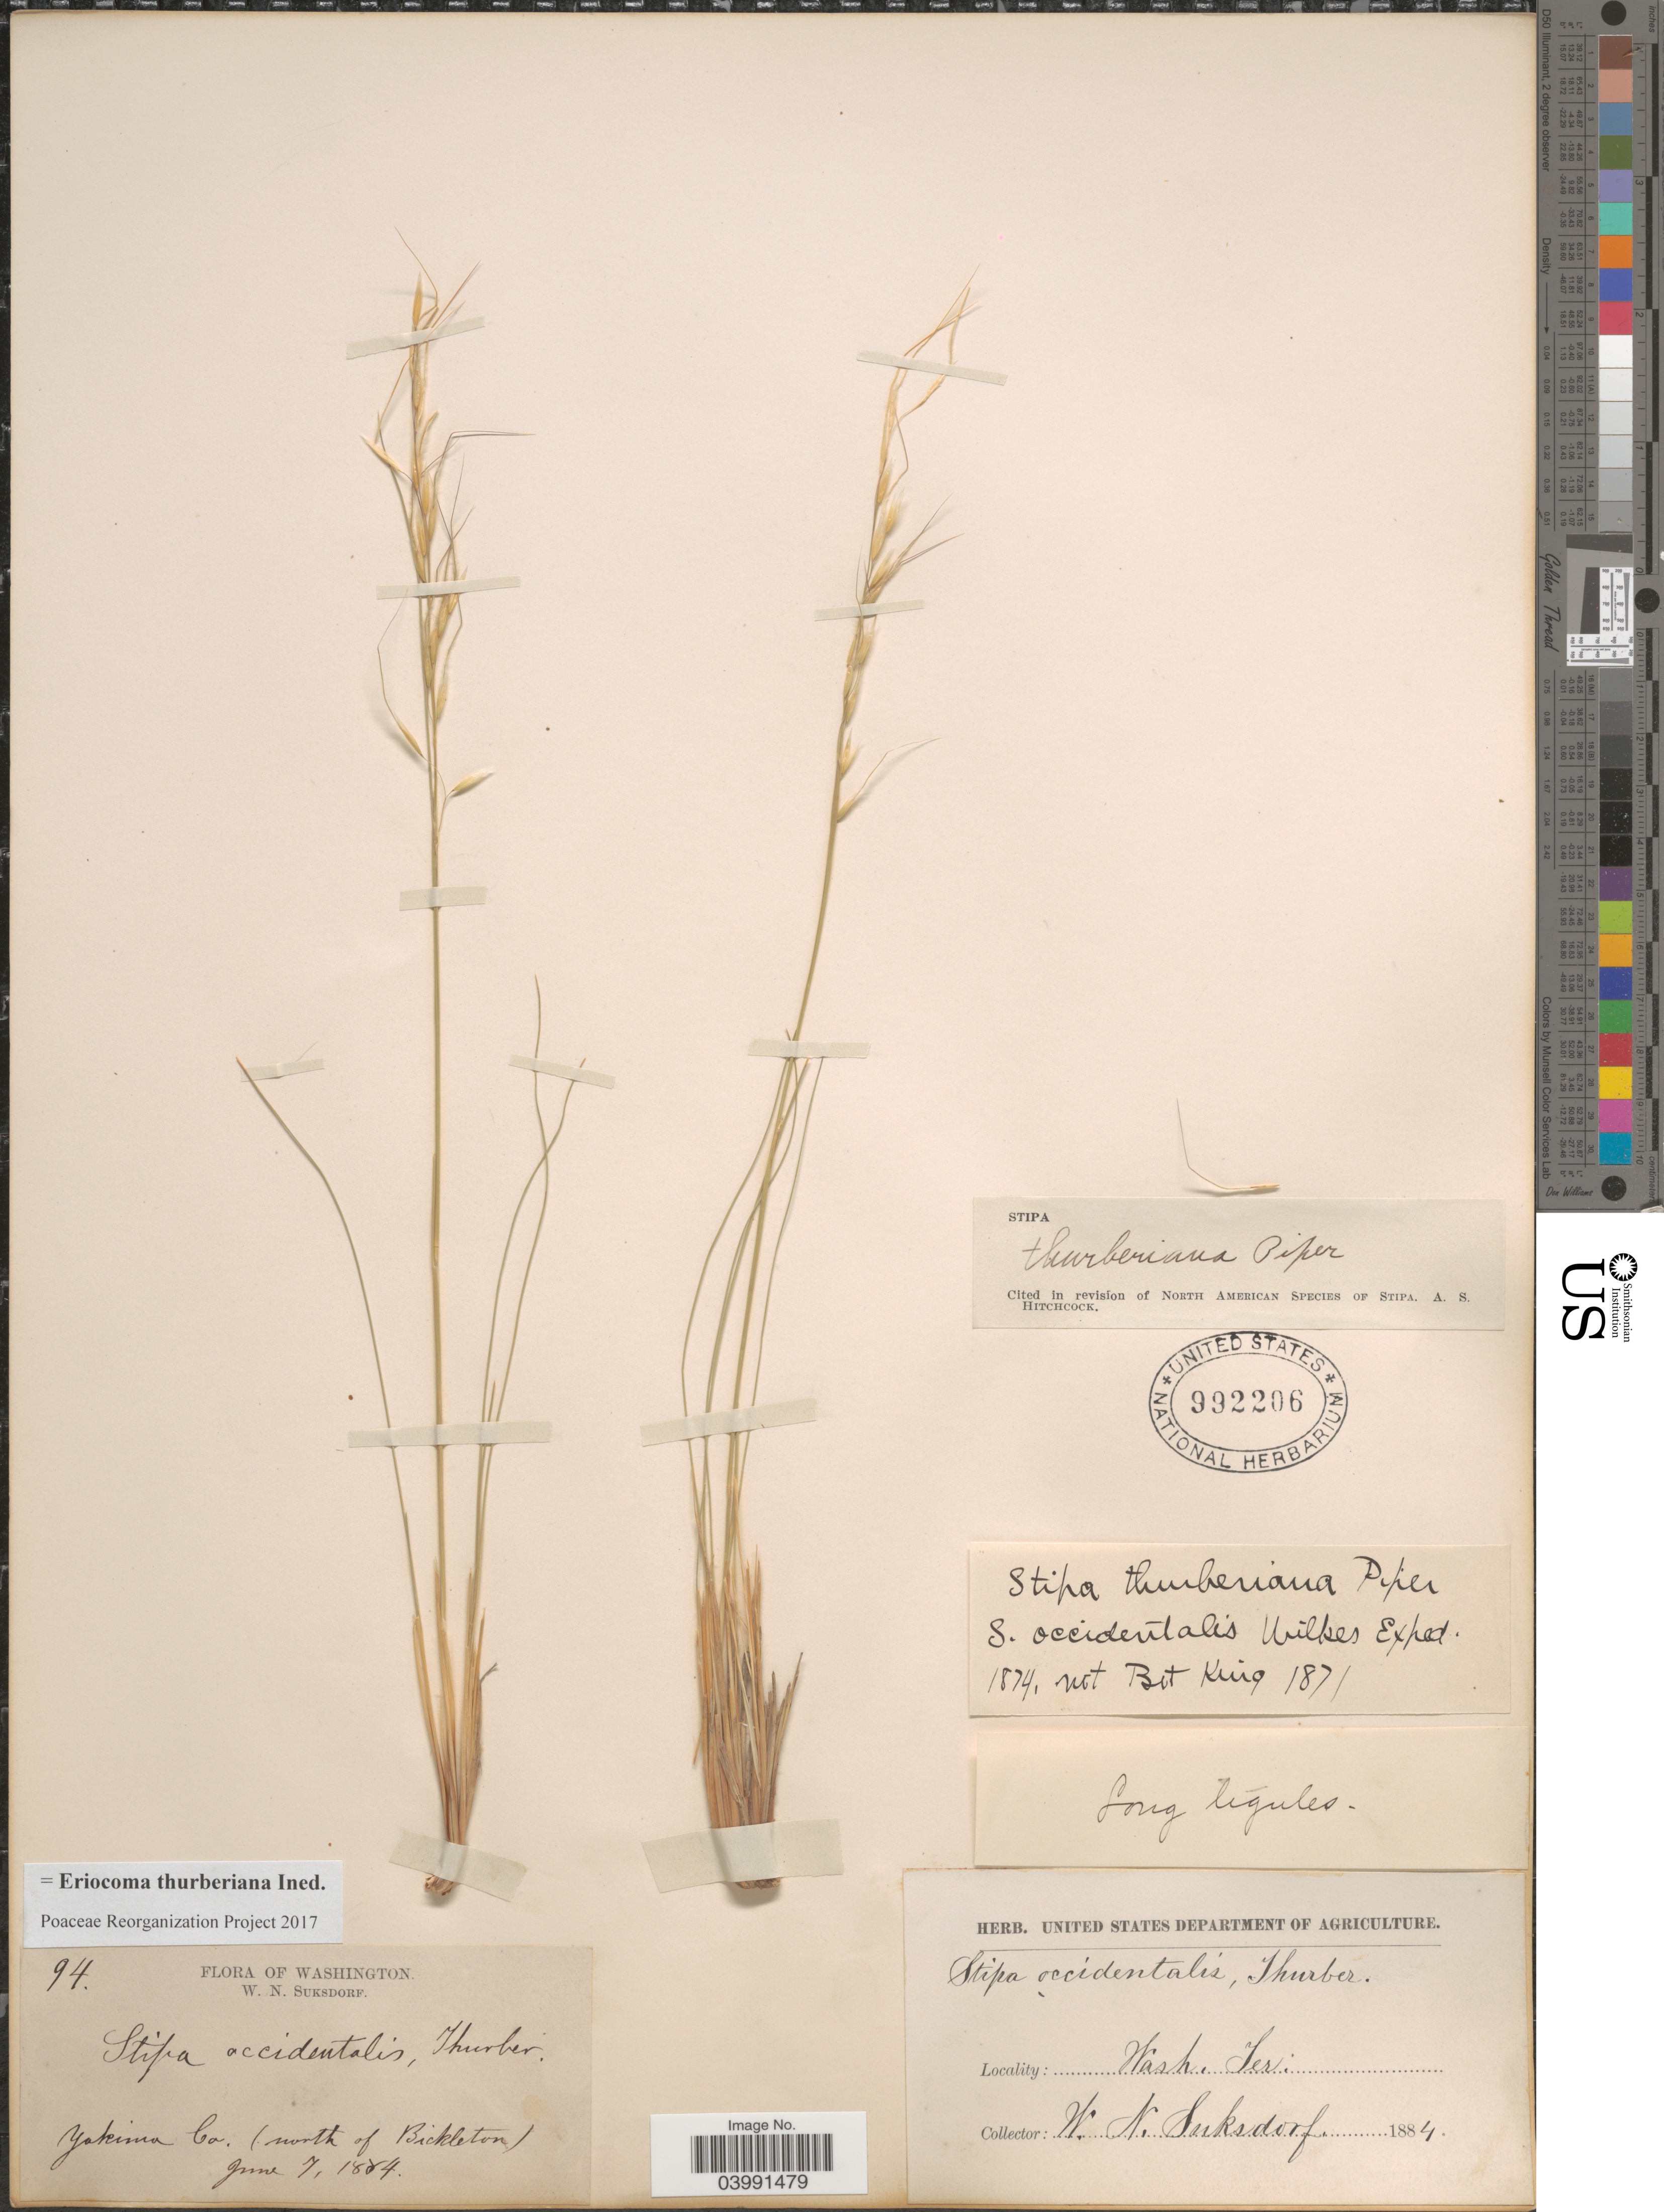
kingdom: Plantae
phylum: Tracheophyta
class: Liliopsida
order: Poales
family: Poaceae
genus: Eriocoma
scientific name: Eriocoma thurberiana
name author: (Piper) Romasch.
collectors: W. N. Suksdorf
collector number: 94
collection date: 1884-06-07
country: United States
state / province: Washington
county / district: Yakima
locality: Yakima Co. (north of Bickleton).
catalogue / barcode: US 992206